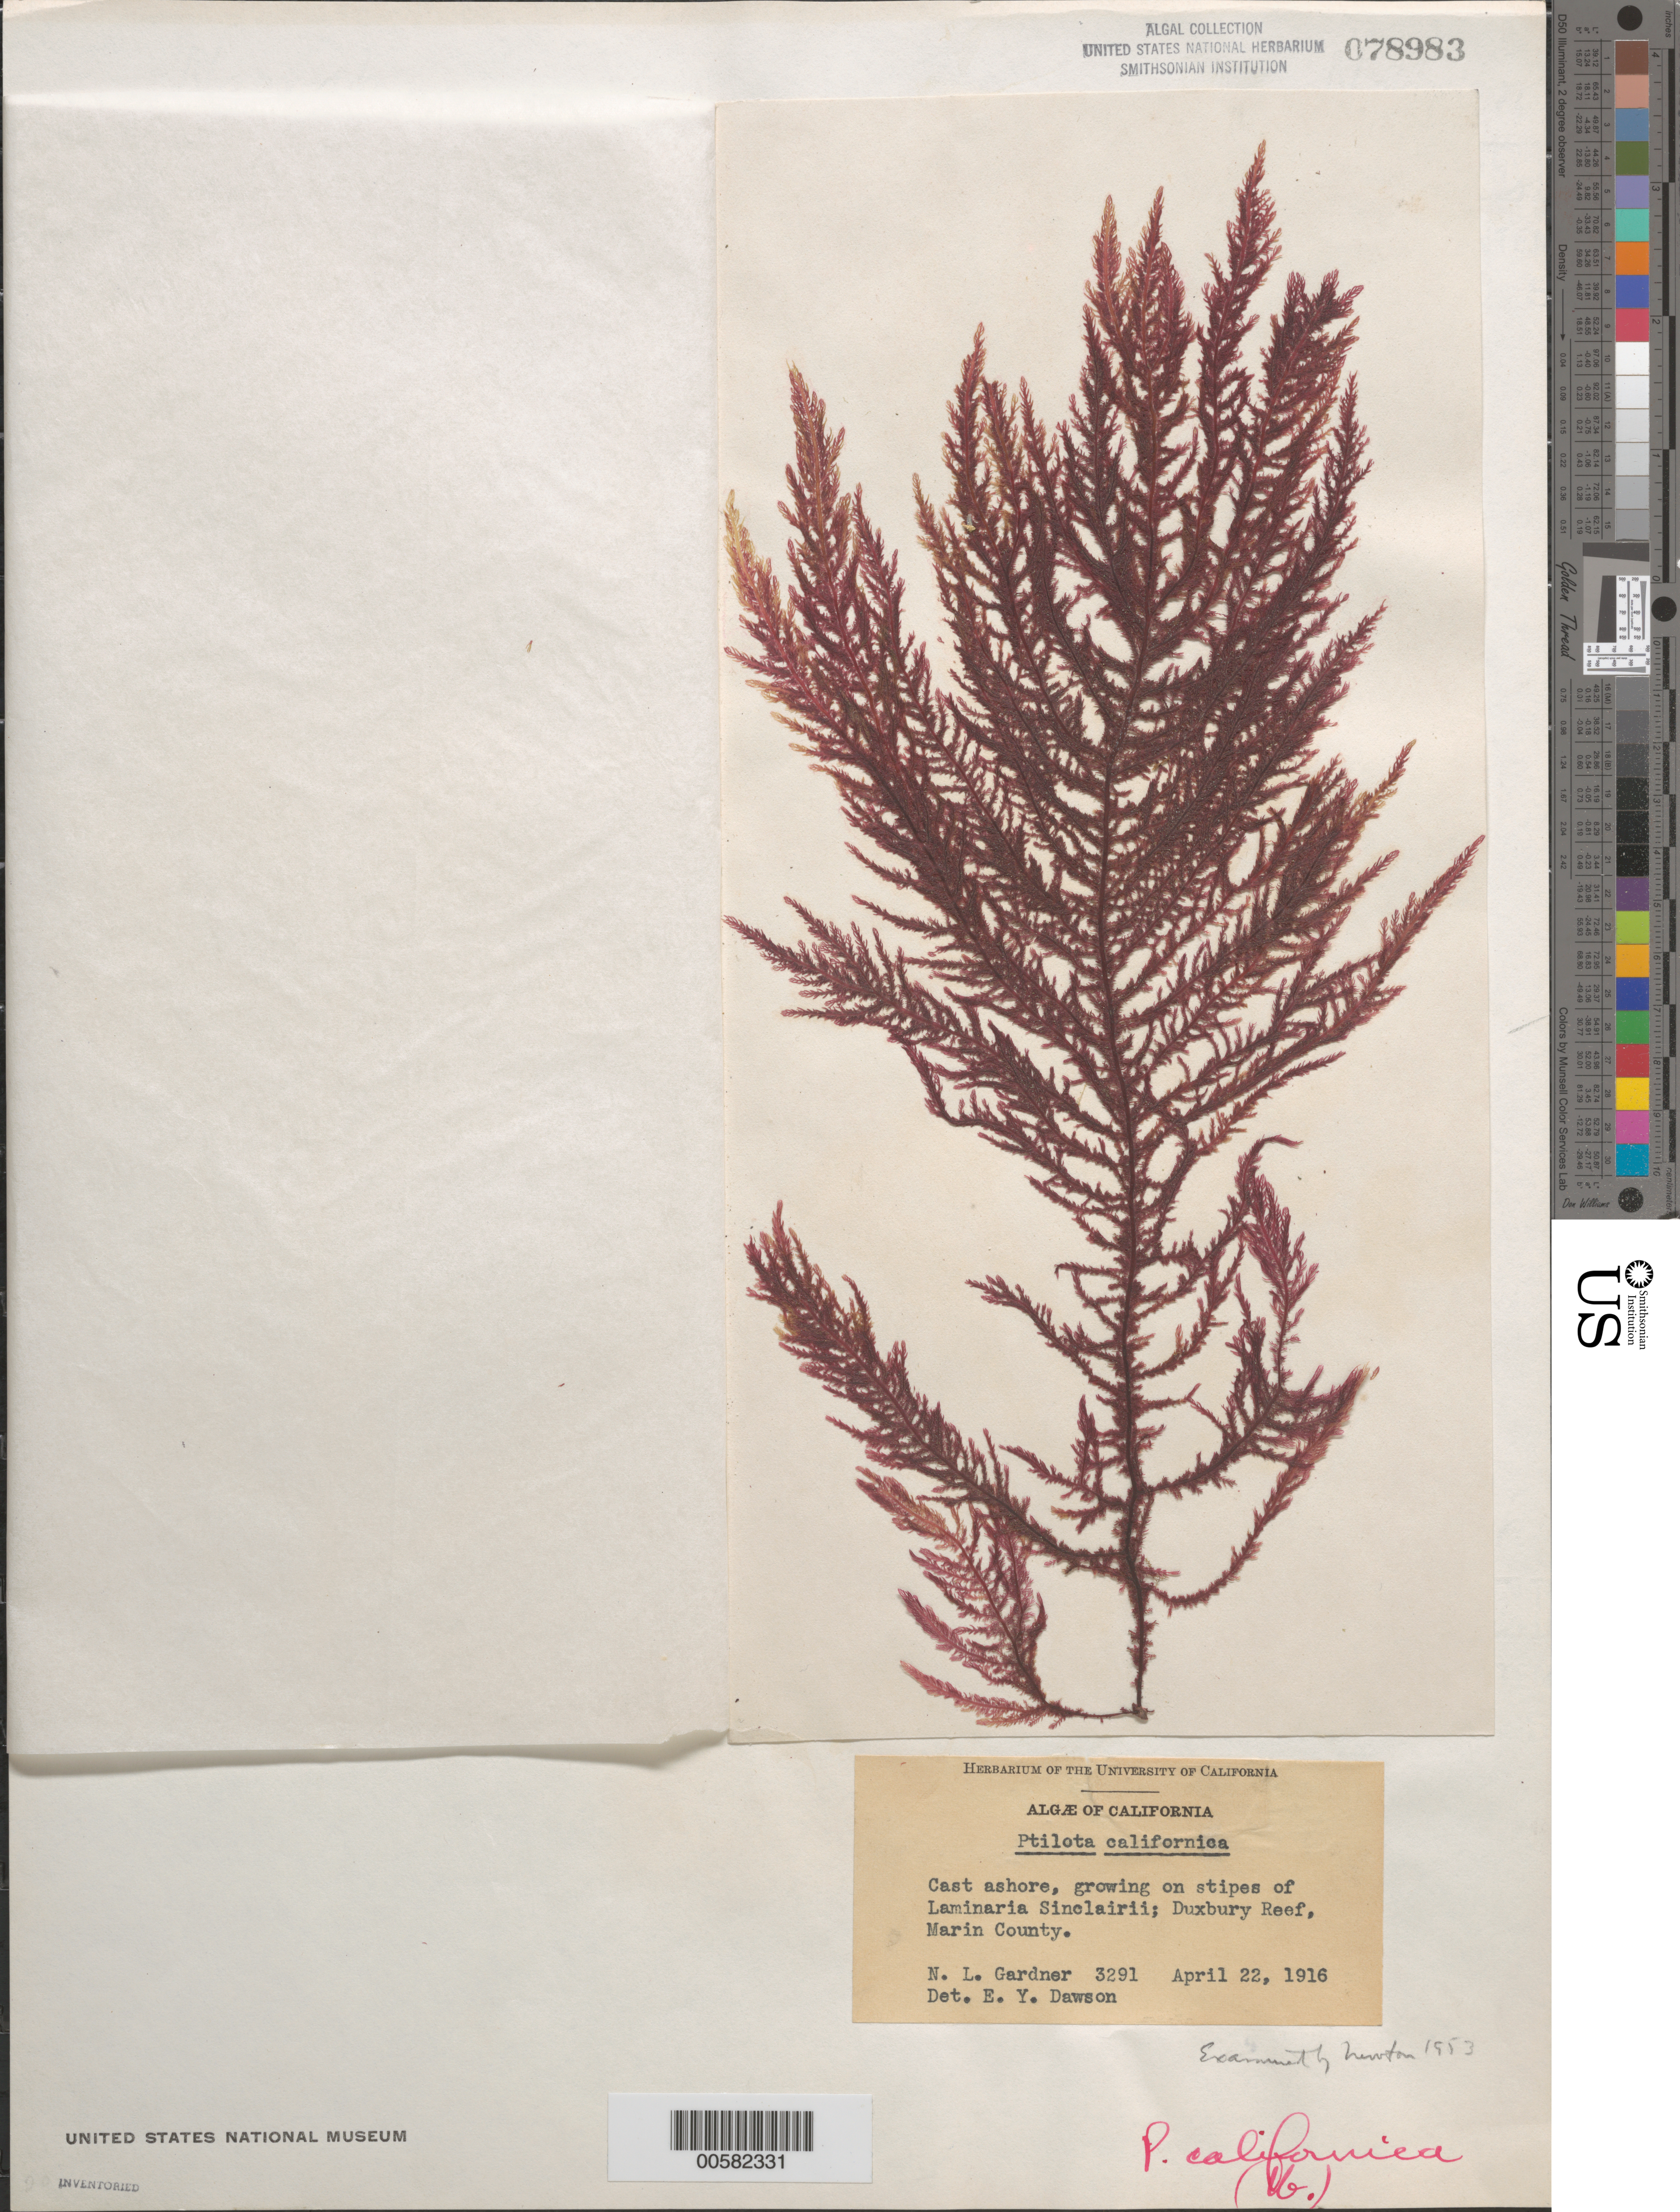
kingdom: Plantae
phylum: Rhodophyta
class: Florideophyceae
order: Ceramiales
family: Wrangeliaceae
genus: Ptilota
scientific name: Ptilota densa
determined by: Algae name updating Project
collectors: N. Gardner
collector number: NLG 3291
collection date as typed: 22 Apr 1916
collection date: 1916-04-22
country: United States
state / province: California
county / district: Marin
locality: Duxbury Reef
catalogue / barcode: US 78983